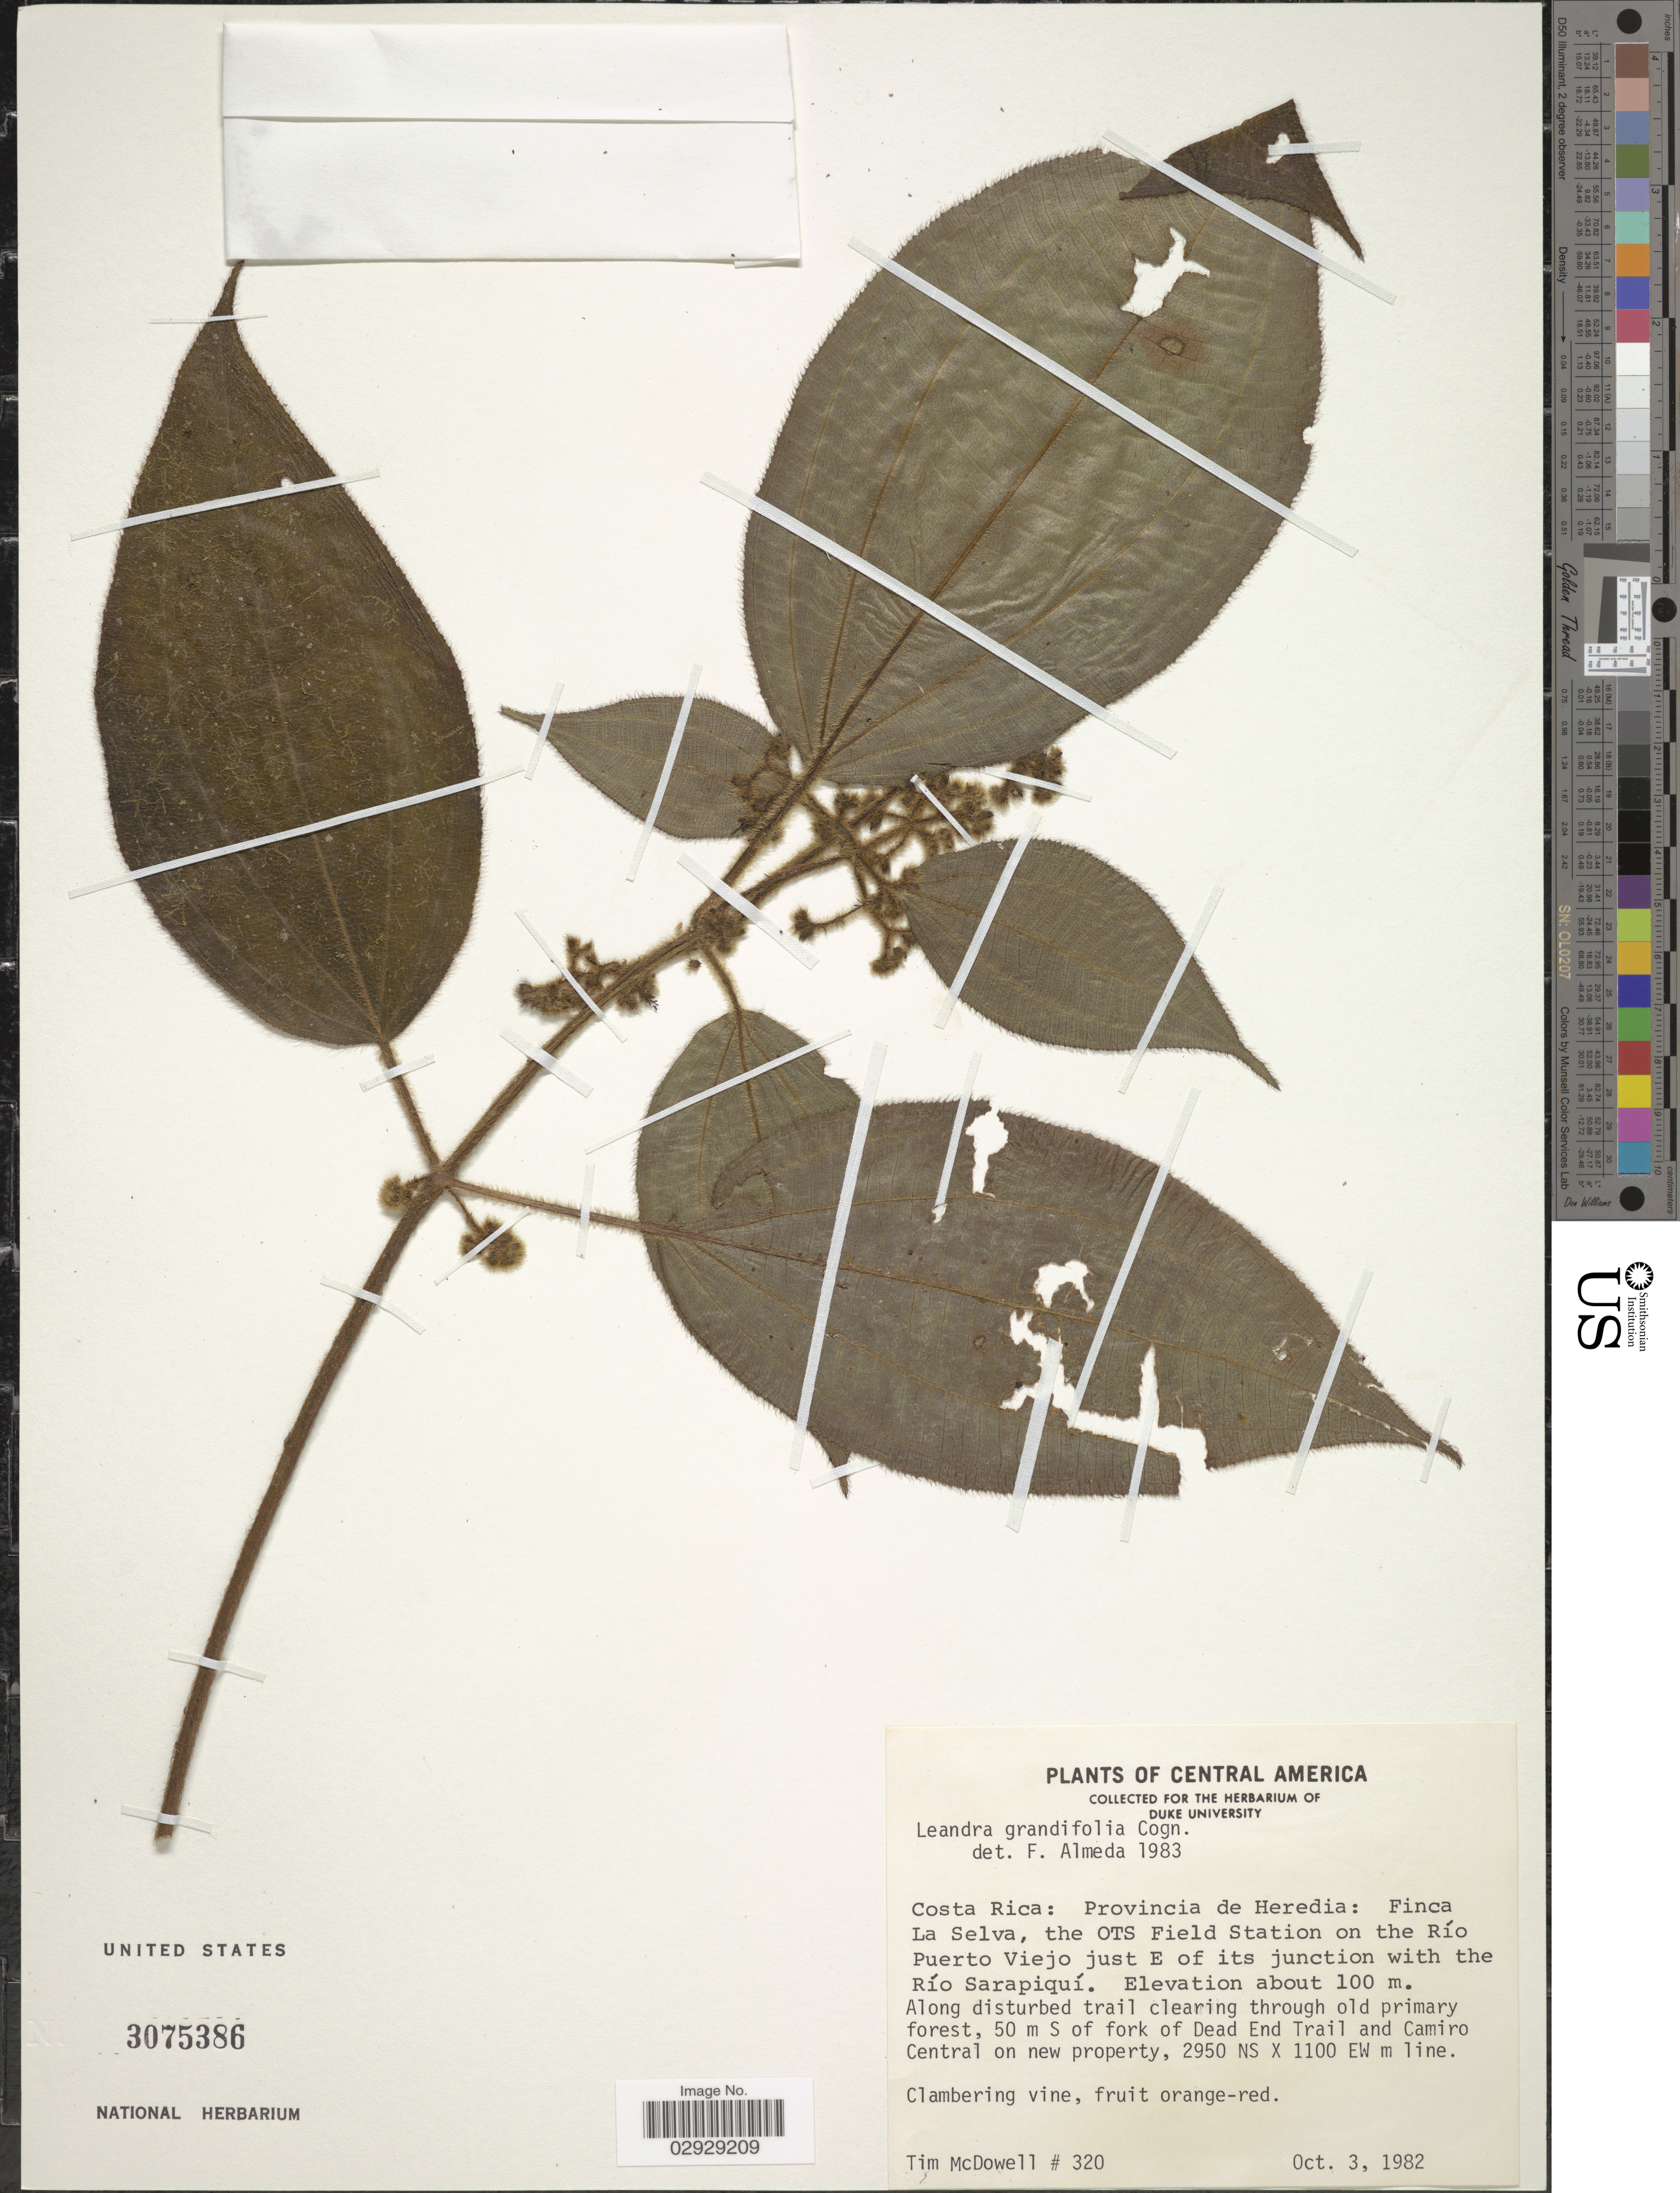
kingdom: Plantae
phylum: Tracheophyta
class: Magnoliopsida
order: Myrtales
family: Melastomataceae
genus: Leandra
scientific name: Leandra grandifolia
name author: Cogn.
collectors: T. McDowell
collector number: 320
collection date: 1982-10-03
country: Costa Rica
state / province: Heredia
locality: Finca La Selva, the OTS Field Station on the Río Puerto Viejo just E of its junction with the Río Sarapiquí. 50 m S of fork of Dead End Trail and Camiro Central on new property, 2950 NS [Foreign script] 1100 WW m line.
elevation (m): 100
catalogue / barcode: US 3075386